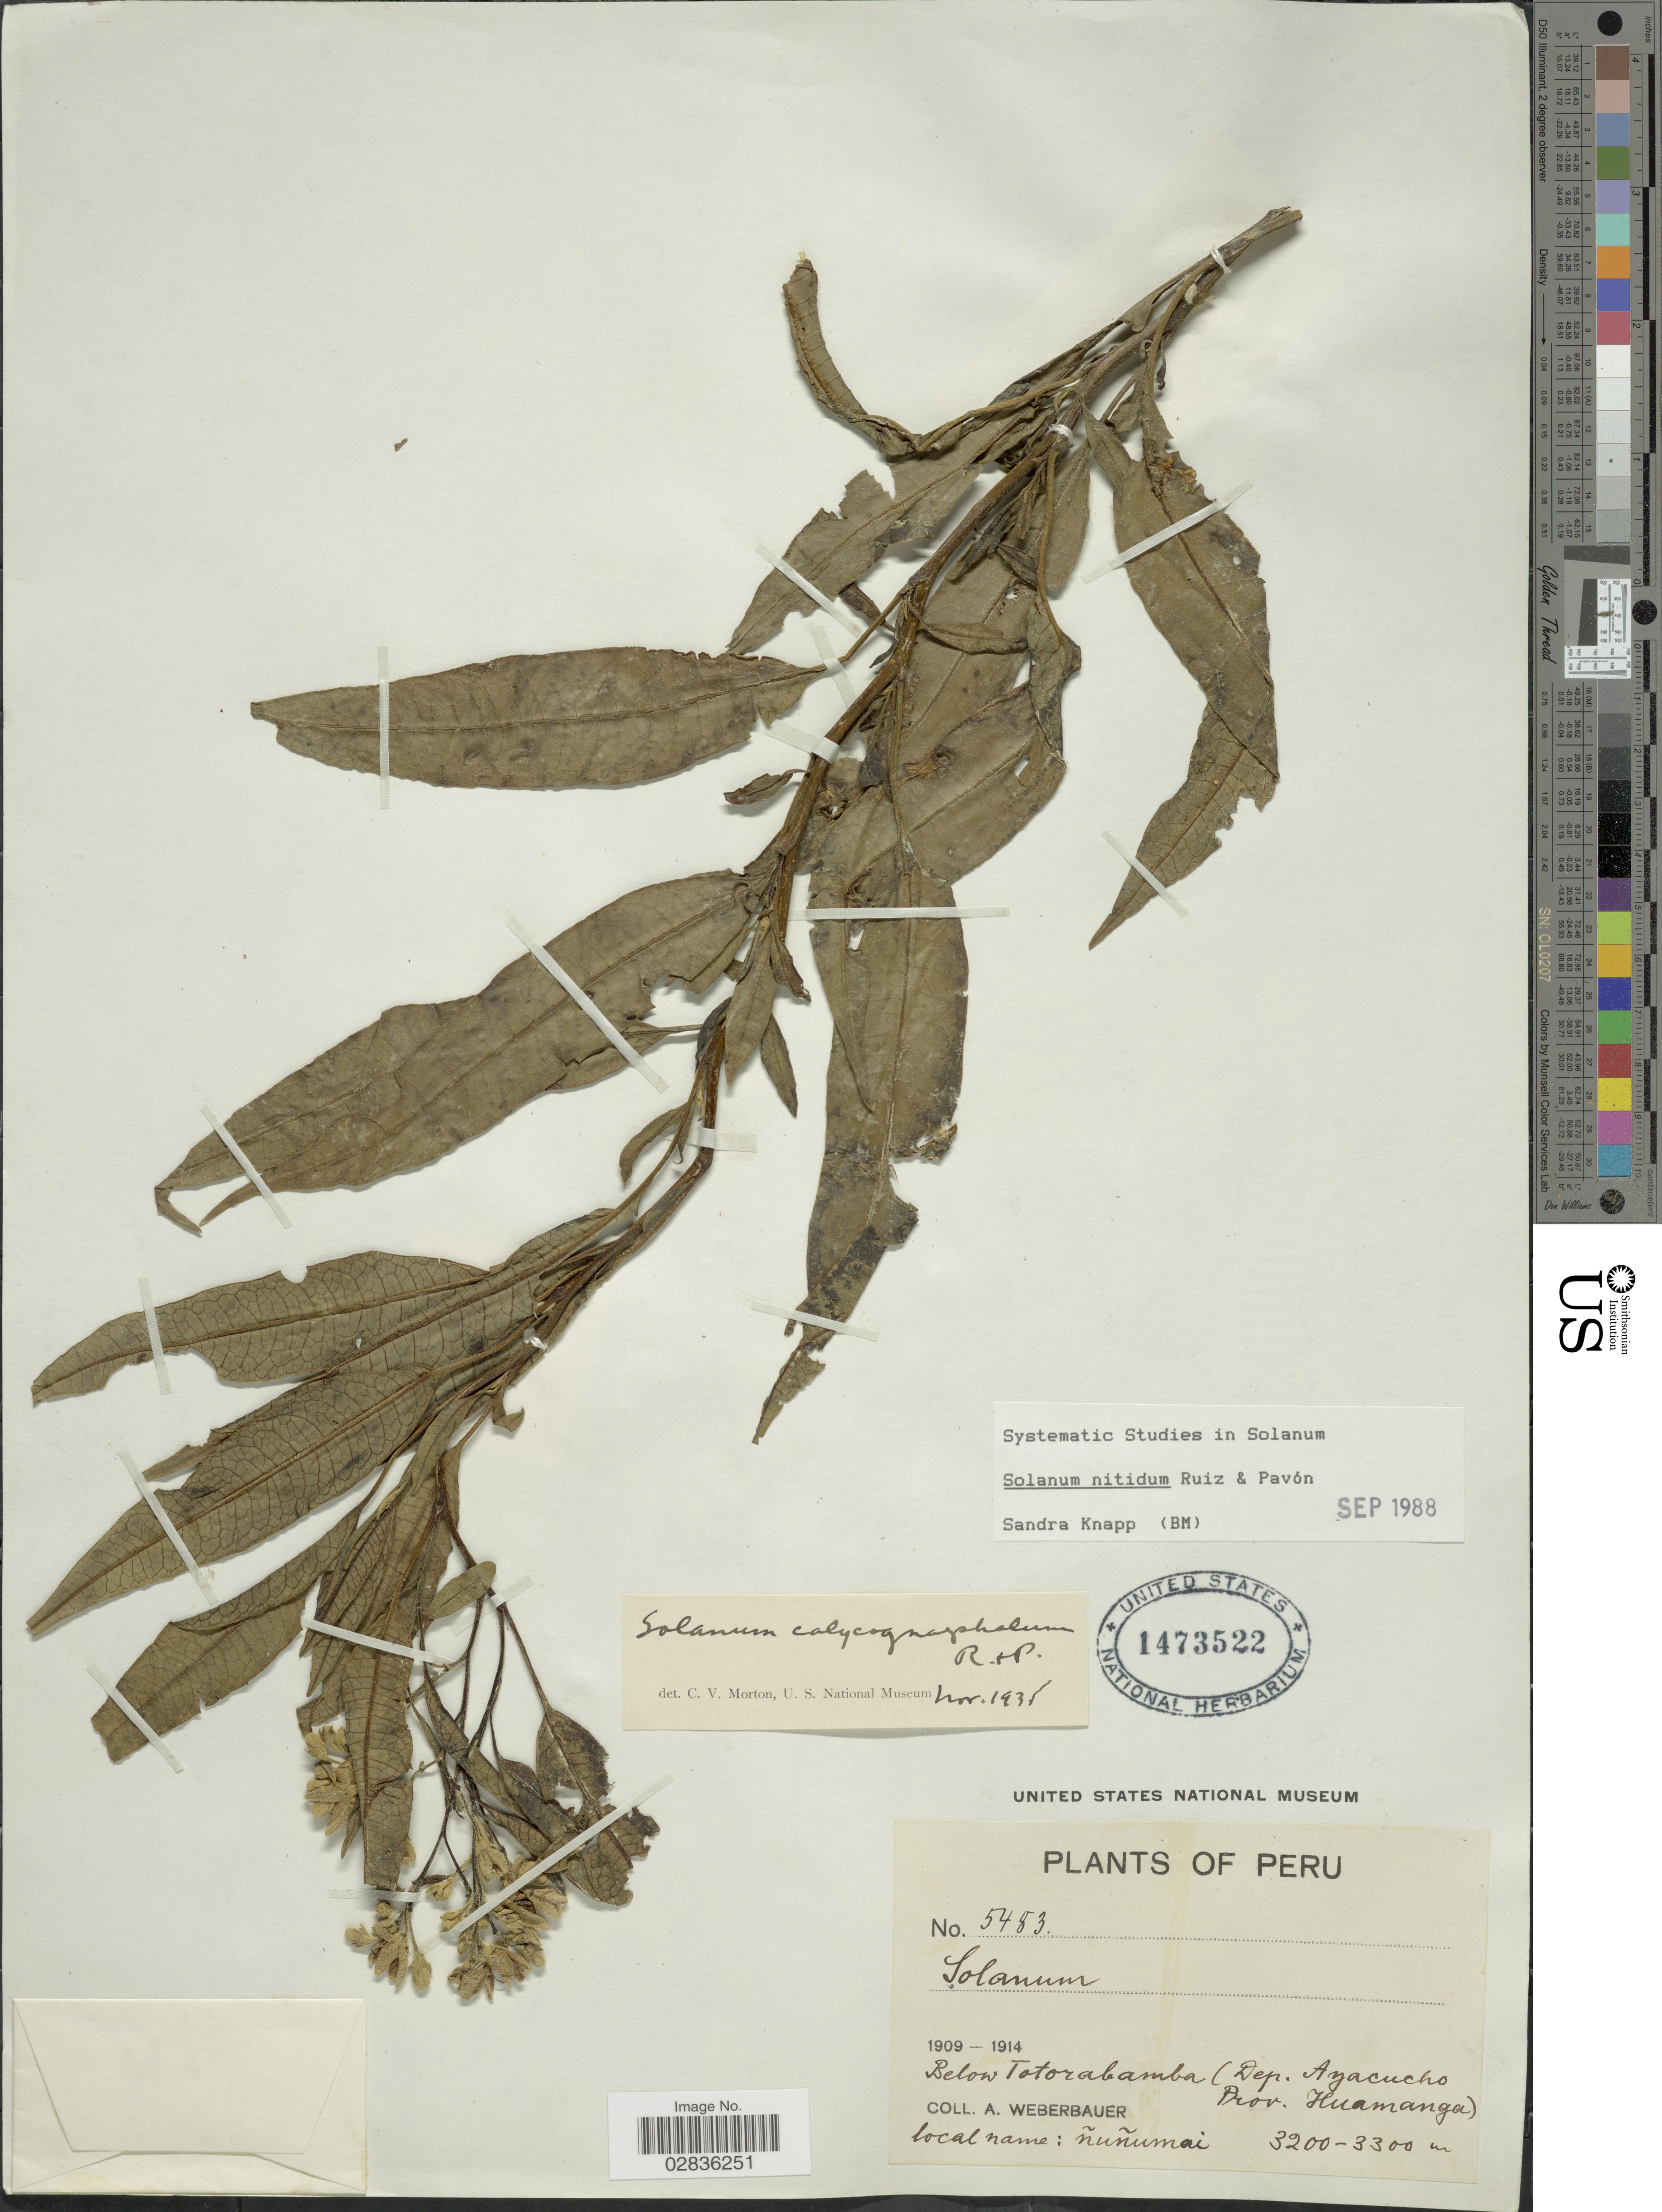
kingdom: Plantae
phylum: Tracheophyta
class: Magnoliopsida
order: Solanales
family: Solanaceae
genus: Solanum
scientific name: Solanum nitidum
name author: Ruiz & Pav.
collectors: A. Weberbauer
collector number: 5483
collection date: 1909/1914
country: Peru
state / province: Ayacucho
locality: Below Totorabamba (Dep. Ayacucho, Prov. Huamanga).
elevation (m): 3200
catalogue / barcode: US 1473522